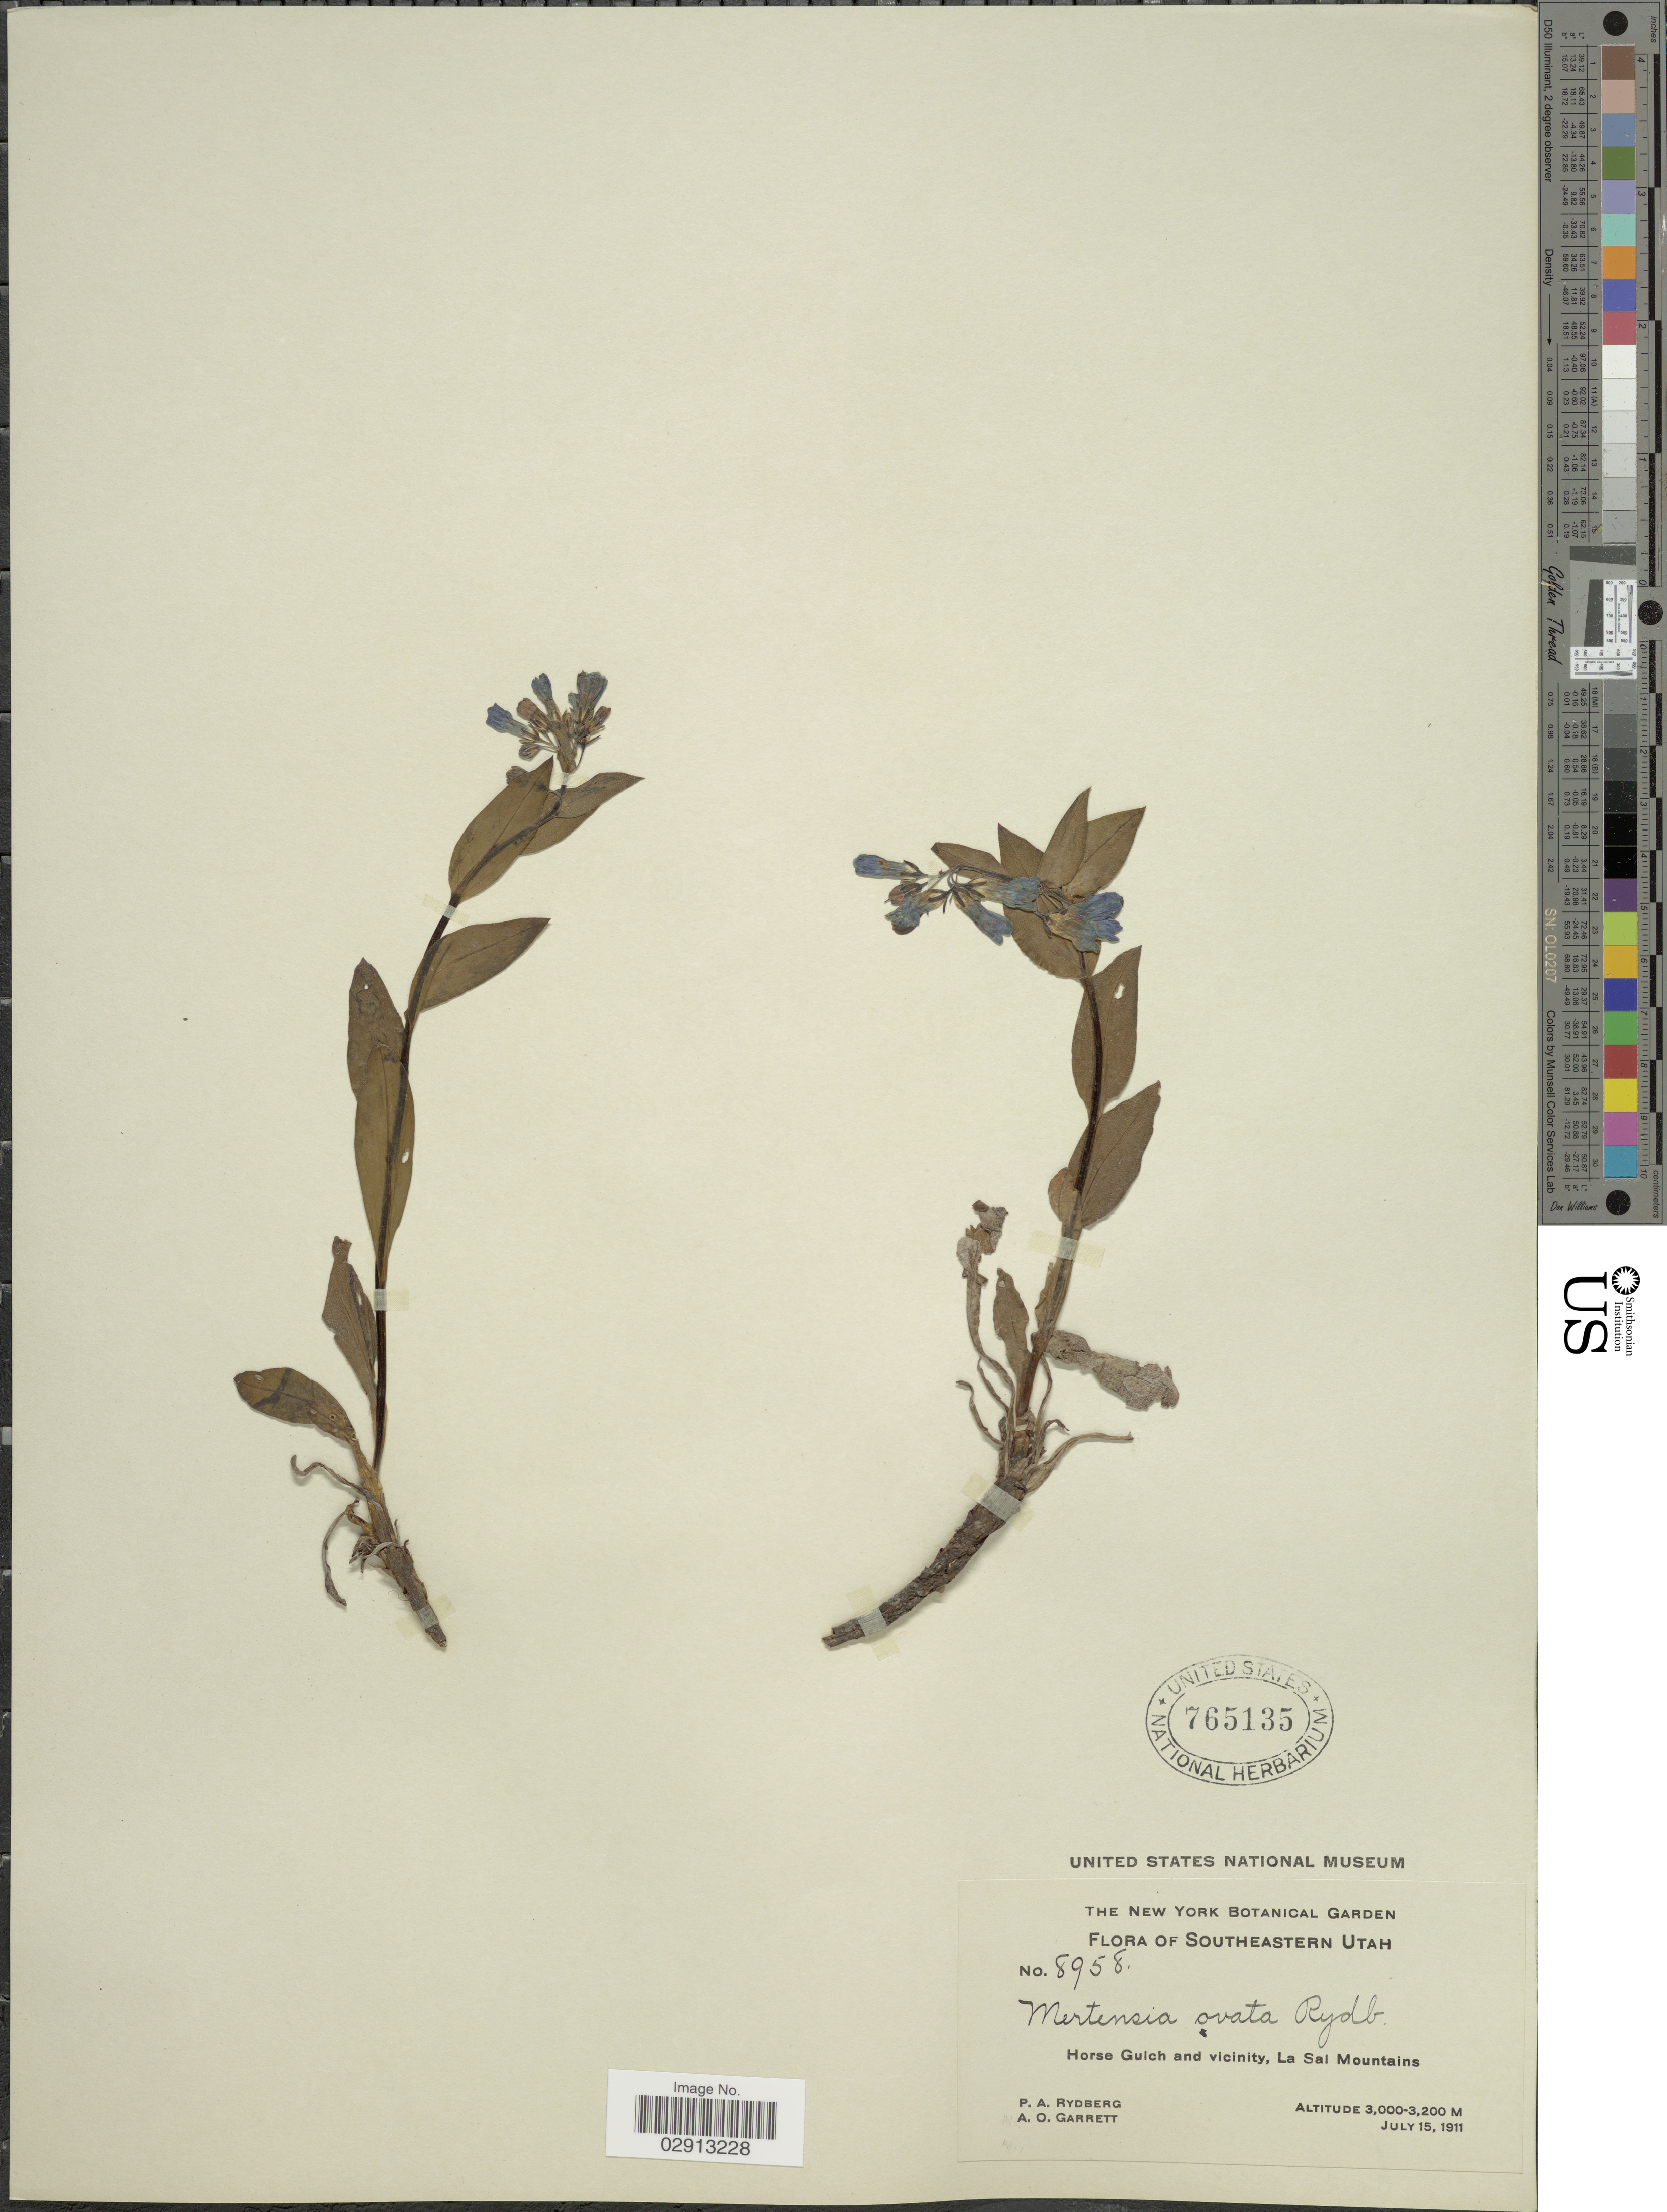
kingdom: Plantae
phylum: Tracheophyta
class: Magnoliopsida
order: Boraginales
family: Boraginaceae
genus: Mertensia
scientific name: Mertensia viridis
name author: (A. Nelson) A. Nelson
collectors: P. A. Rydberg & A. O. Garrett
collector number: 8958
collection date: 1911-07-15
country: United States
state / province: Utah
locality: Southeastern Utah. Horse Gulch and vicinity, La Sal Mountains.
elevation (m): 3000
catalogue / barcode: US 765135